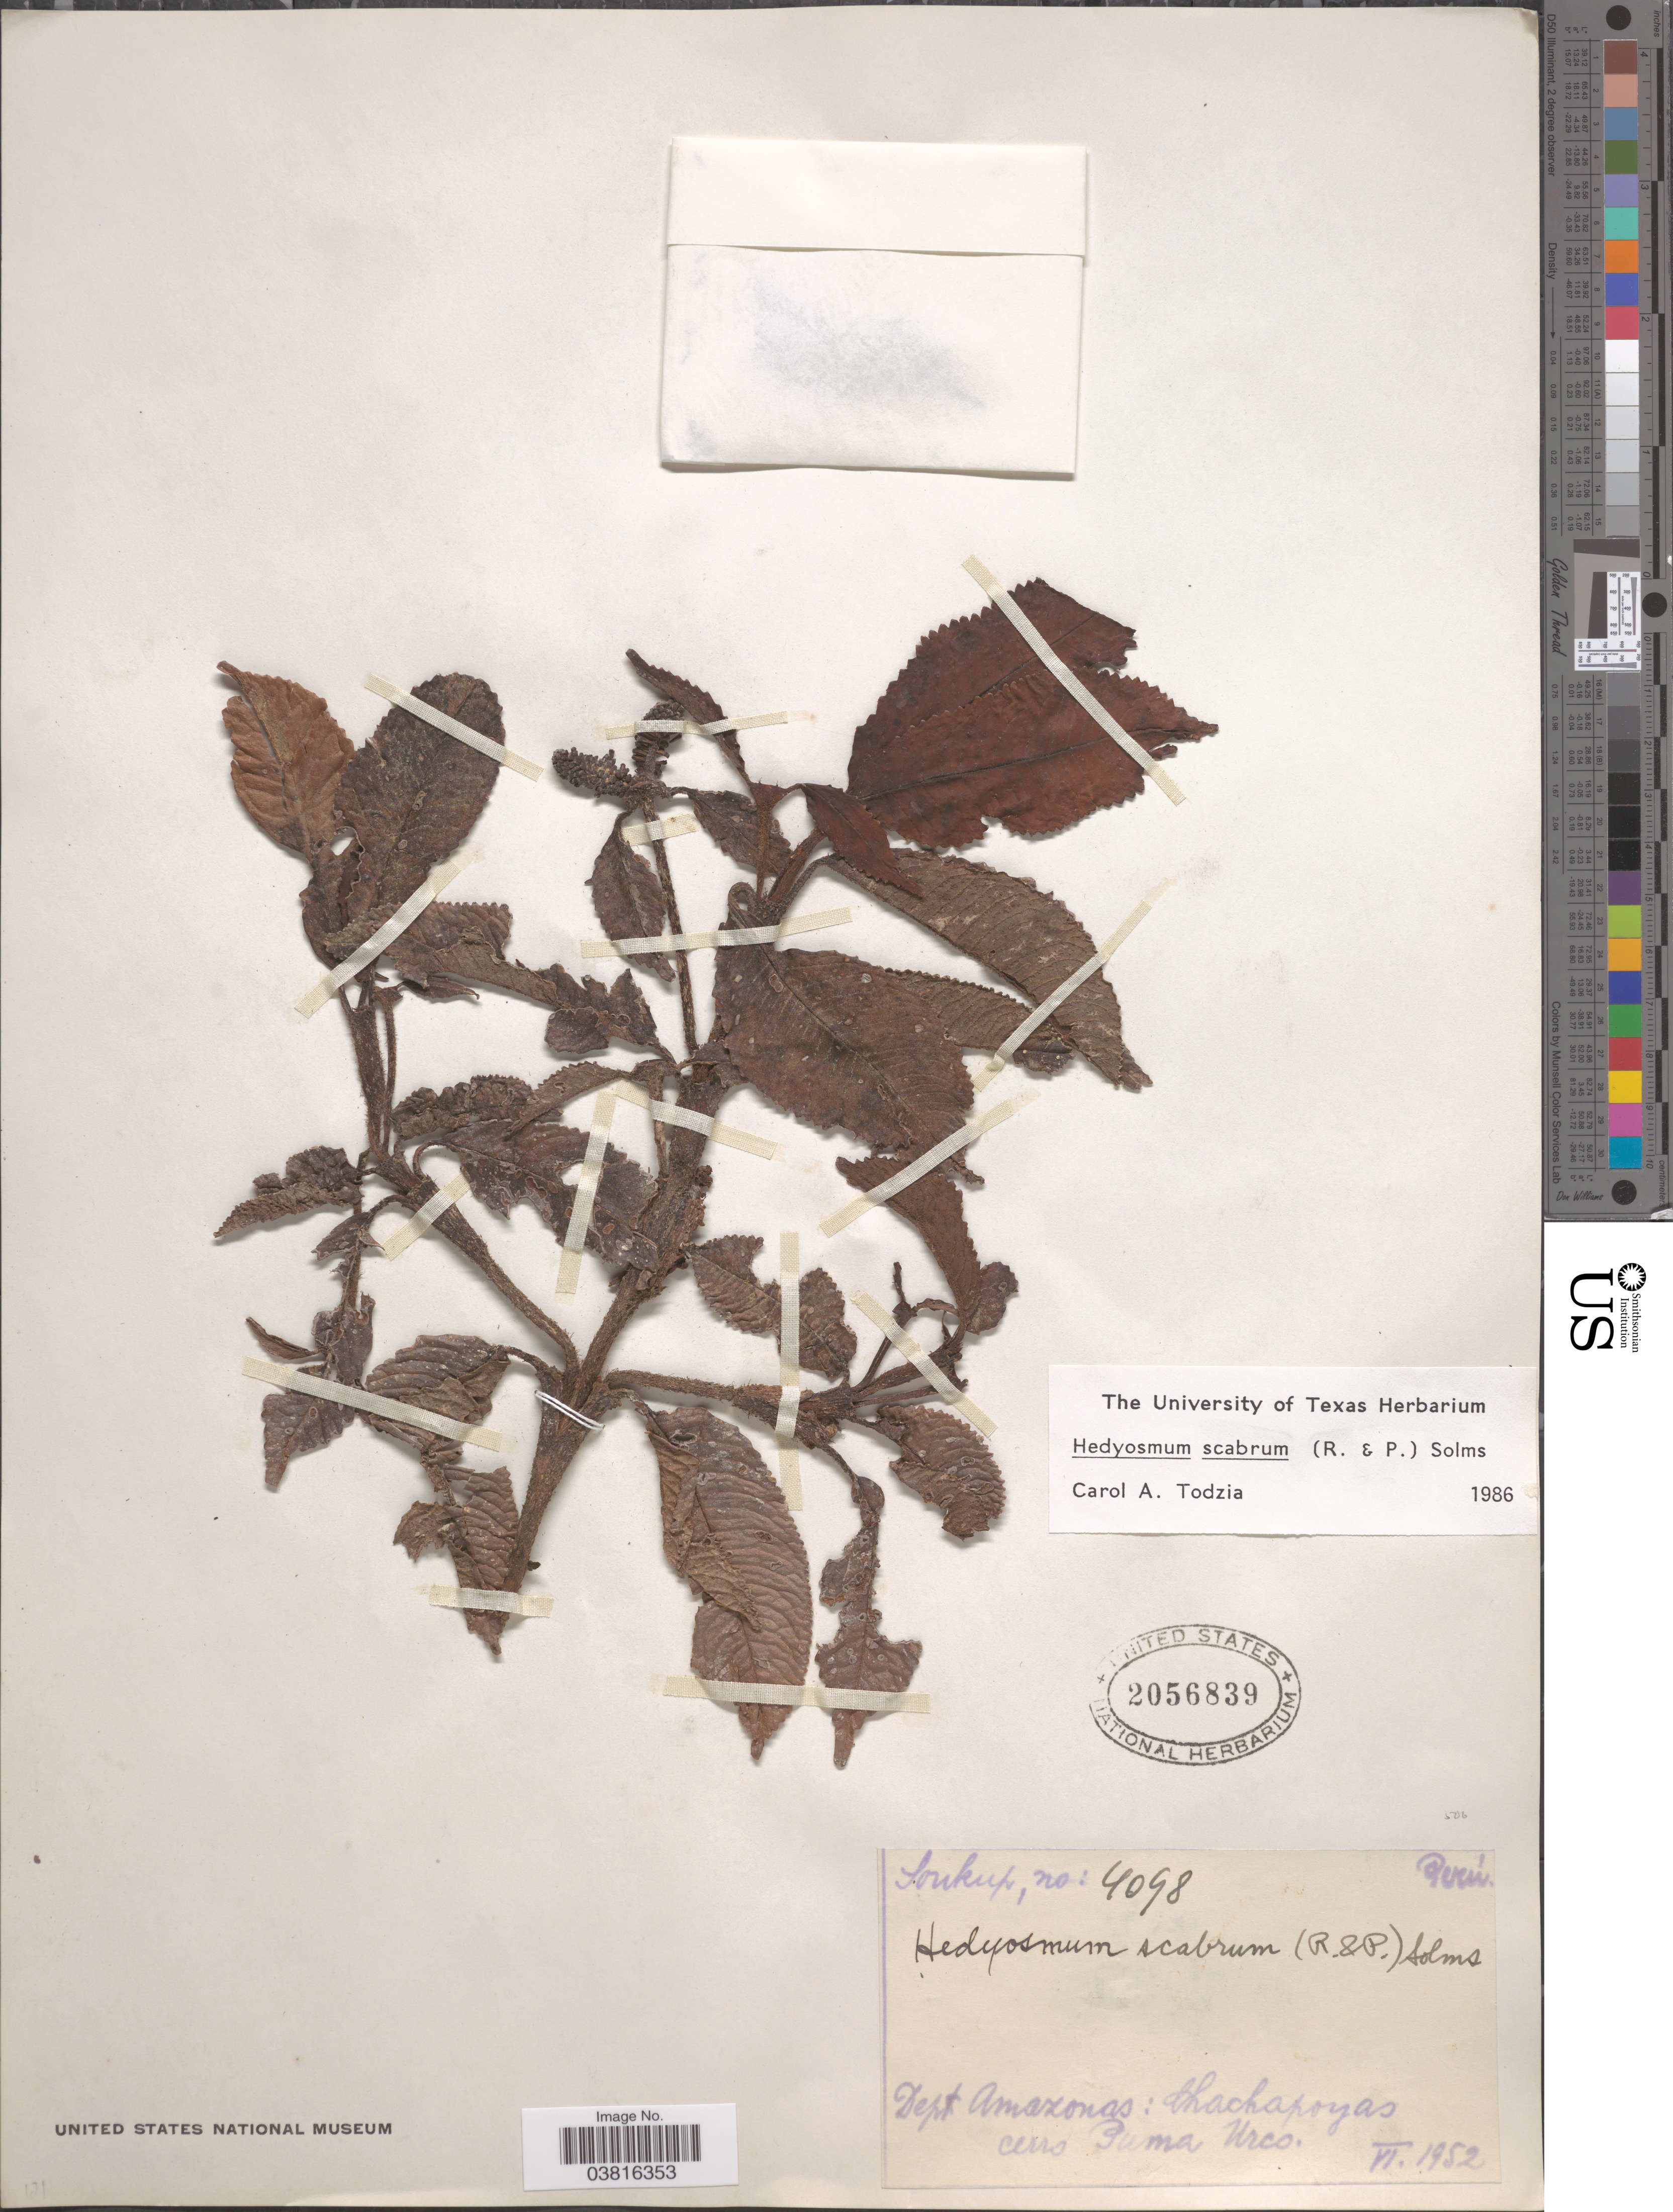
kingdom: Plantae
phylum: Tracheophyta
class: Magnoliopsida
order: Chloranthales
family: Chloranthaceae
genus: Hedyosmum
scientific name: Hedyosmum scabrum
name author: Solms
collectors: J. Soukup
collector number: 4098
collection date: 1952-06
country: Peru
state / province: Amazonas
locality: Dept. Amazonas: Chachapoyas cerro Puma Urco.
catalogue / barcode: US 2056839